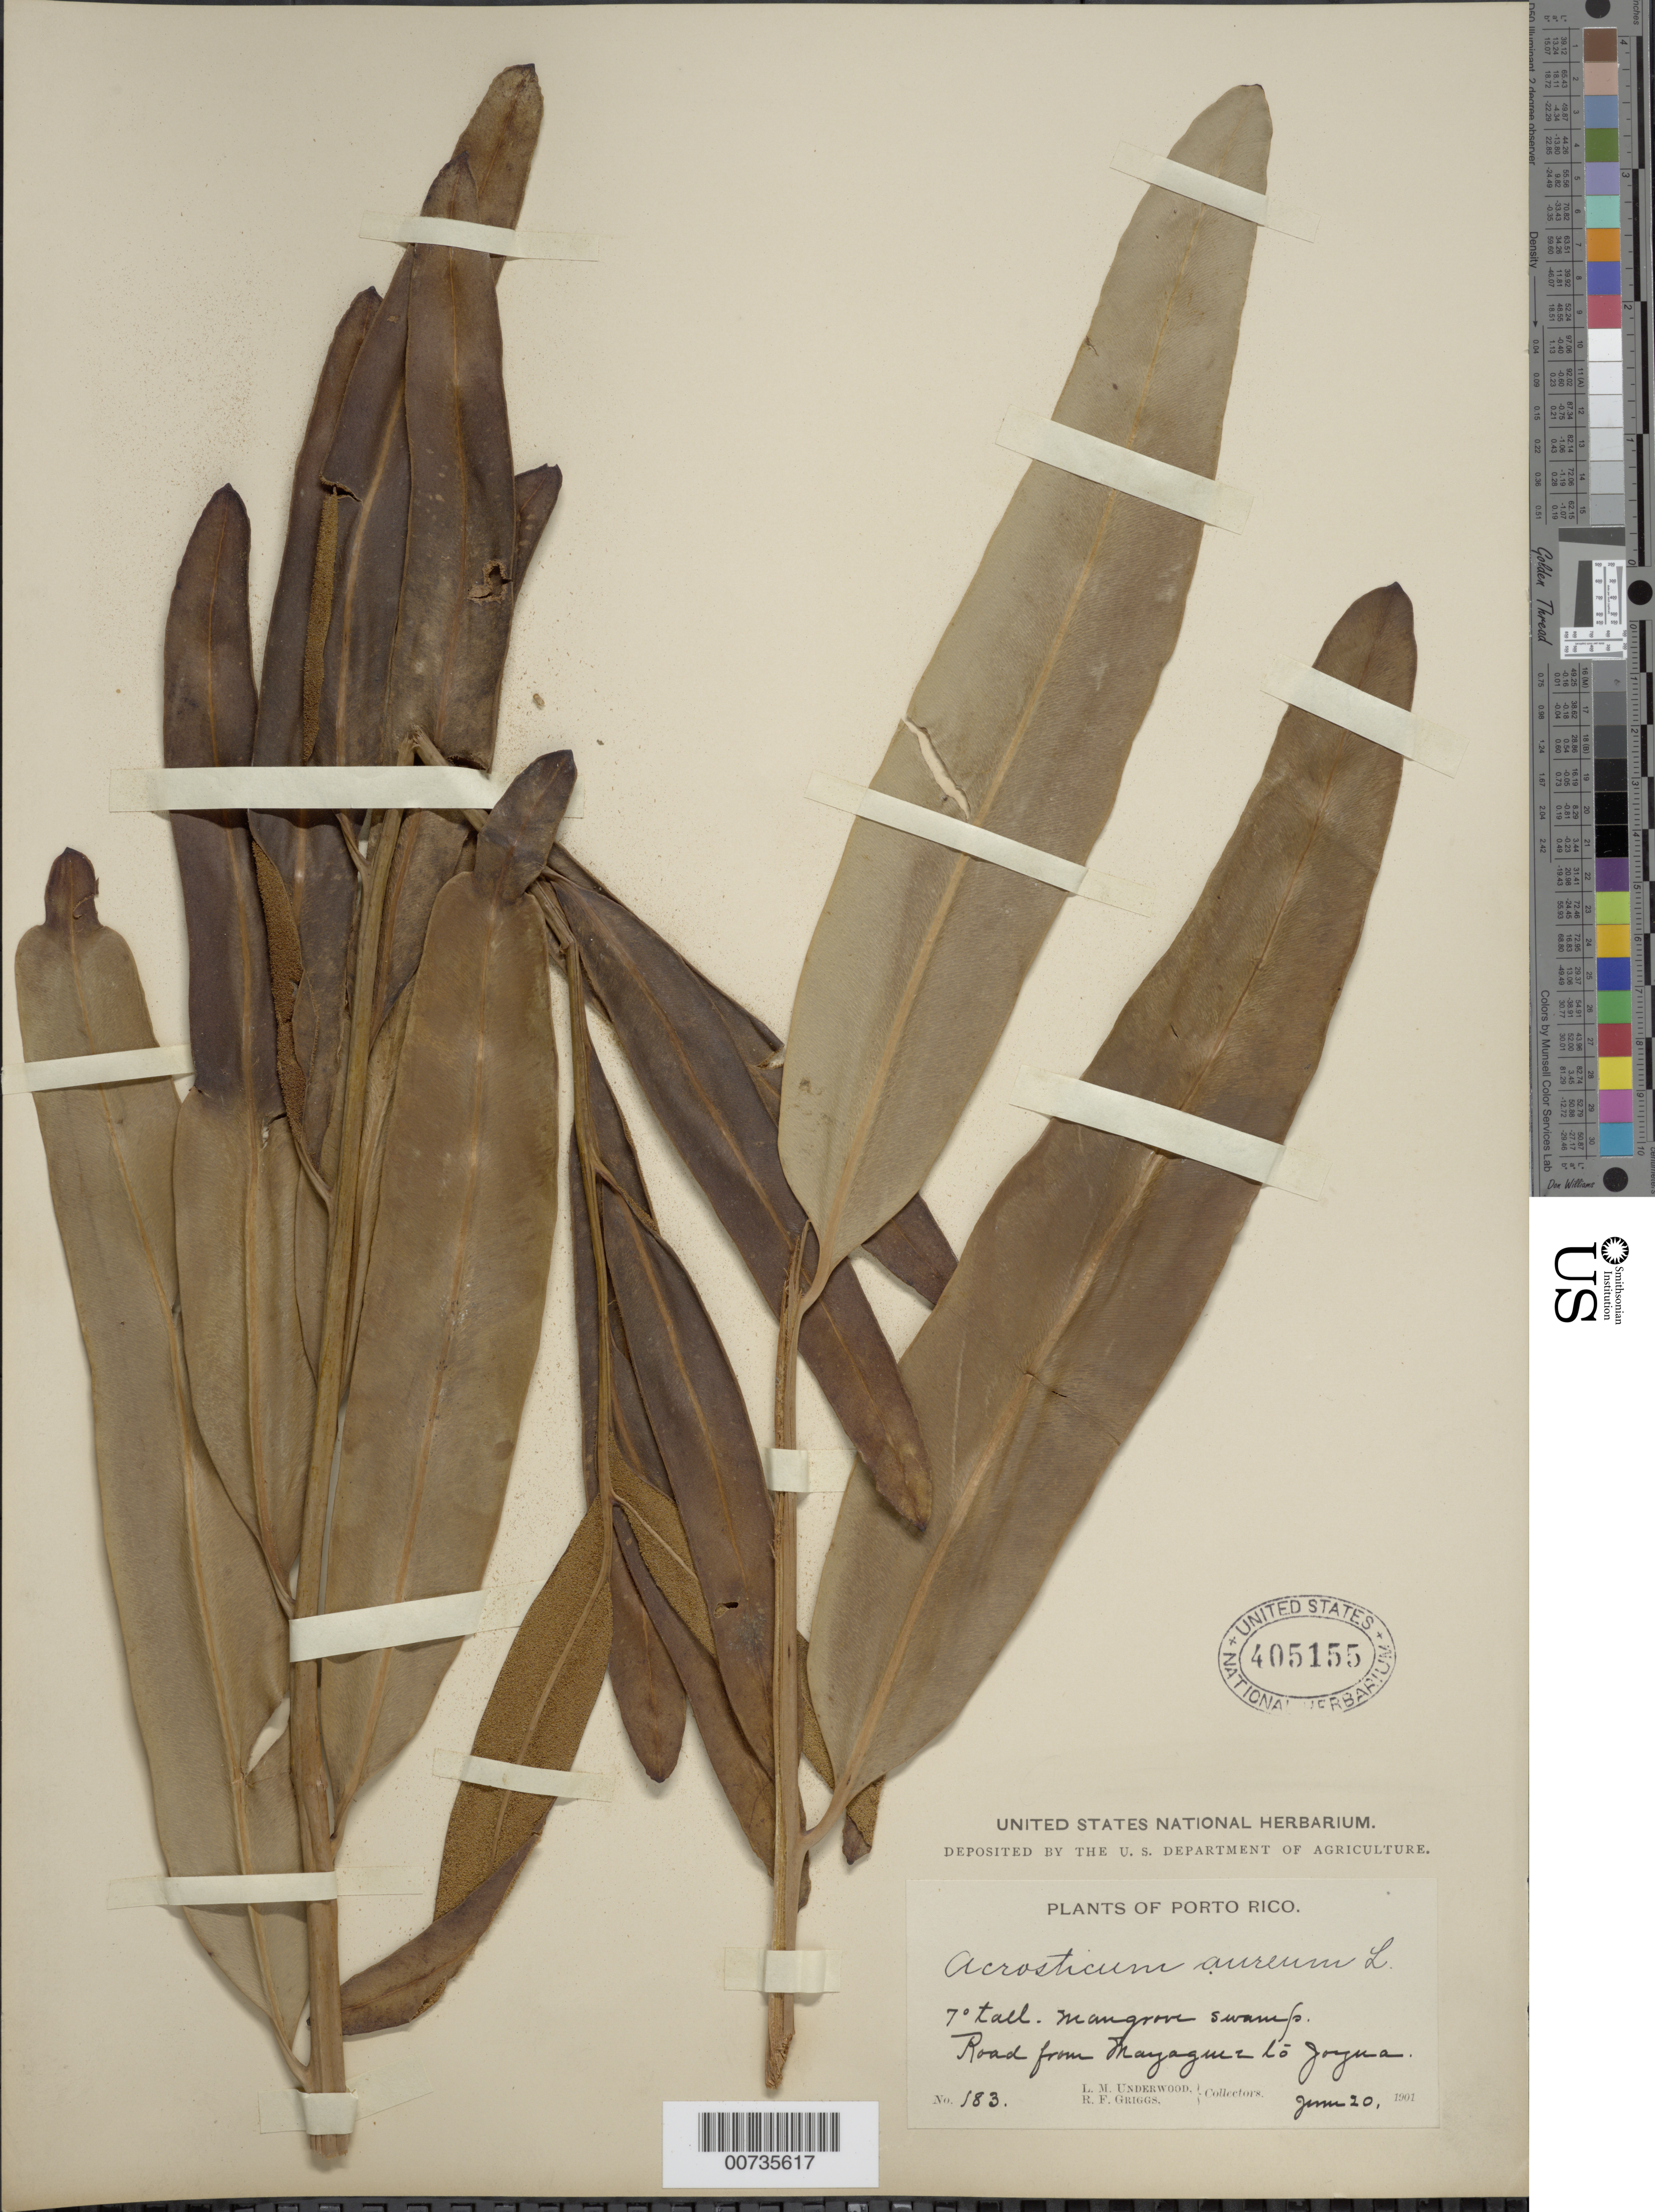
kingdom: Plantae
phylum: Tracheophyta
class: Polypodiopsida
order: Polypodiales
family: Pteridaceae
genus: Acrostichum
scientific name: Acrostichum aureum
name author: L.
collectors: L. M. Underwood & R. F. Griggs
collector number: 183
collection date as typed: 20 Jun 1901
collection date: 1901-06-20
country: Puerto Rico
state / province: Mayagüez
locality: Mayaguez to Joyua, road from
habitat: Mangrove swamp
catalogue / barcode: US 405155